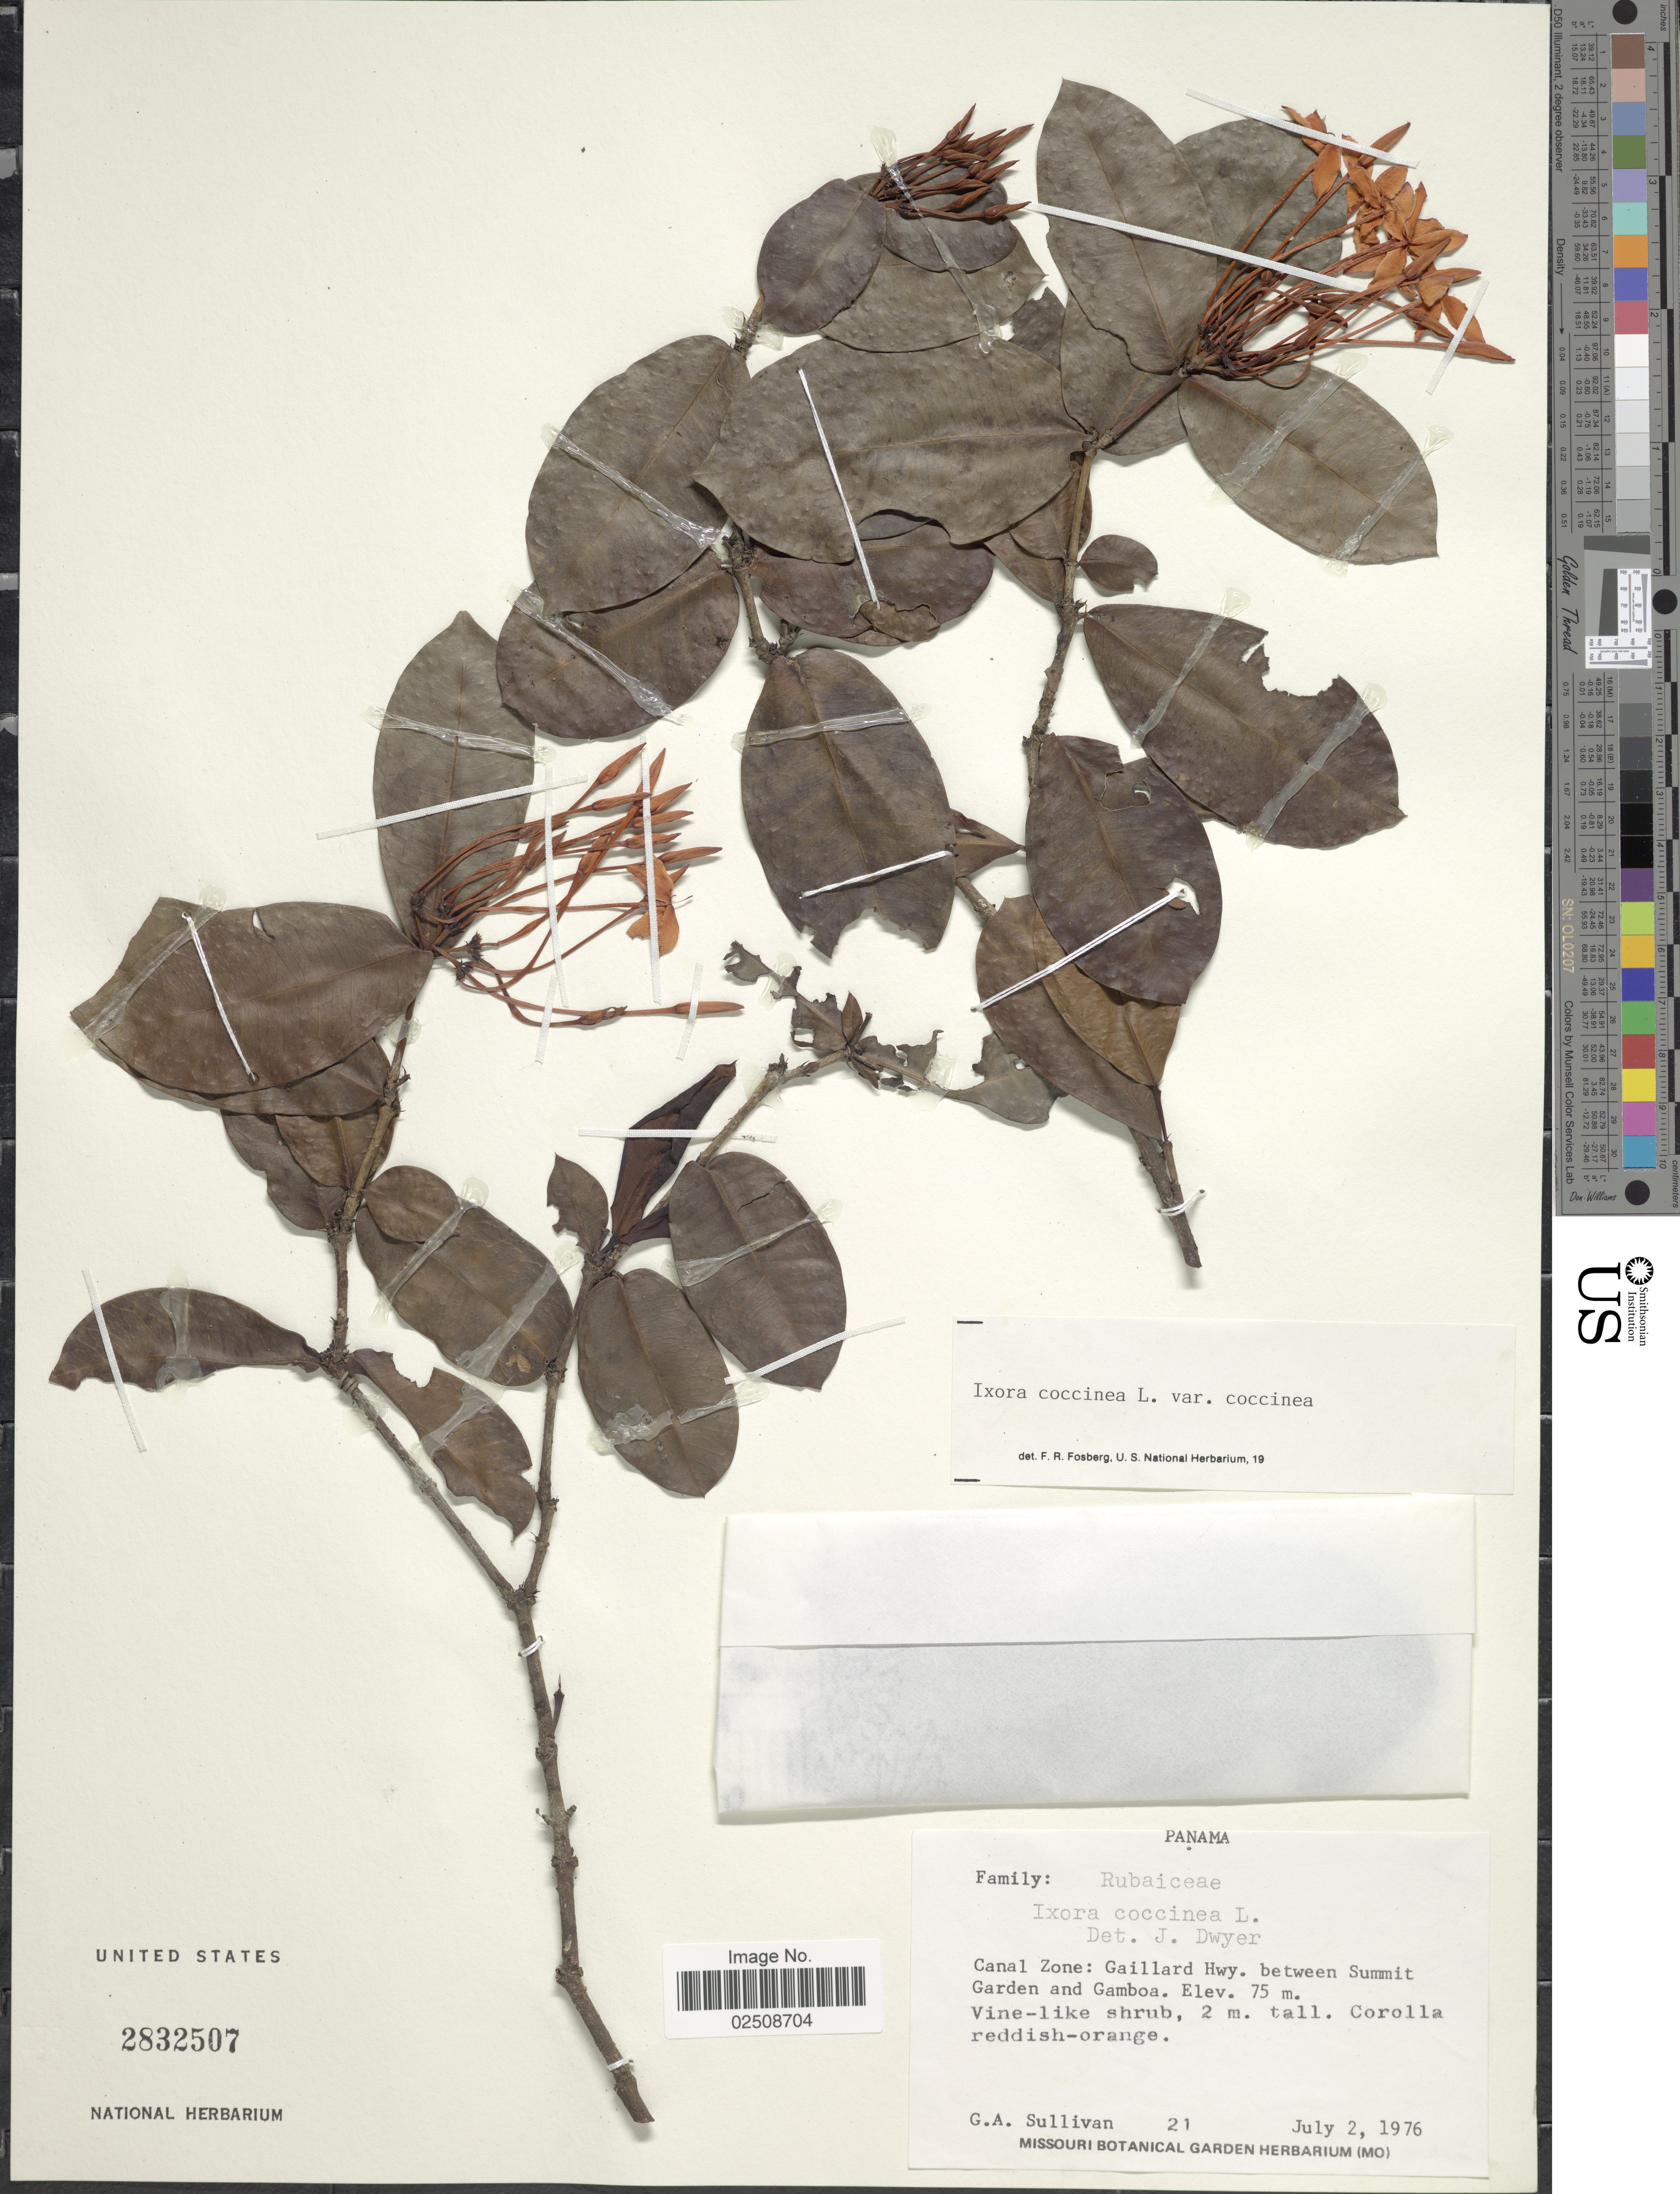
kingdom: Plantae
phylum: Tracheophyta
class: Magnoliopsida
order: Gentianales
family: Rubiaceae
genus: Ixora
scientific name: Ixora coccinea var. coccinea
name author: L.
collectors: G. Sullivan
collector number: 21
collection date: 1976-07-02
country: Panama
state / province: Colón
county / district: Canal Zone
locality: Canal Zone: Gaillard Hwy. between Summit Garden and Gamboa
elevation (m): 75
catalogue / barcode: US 2832507